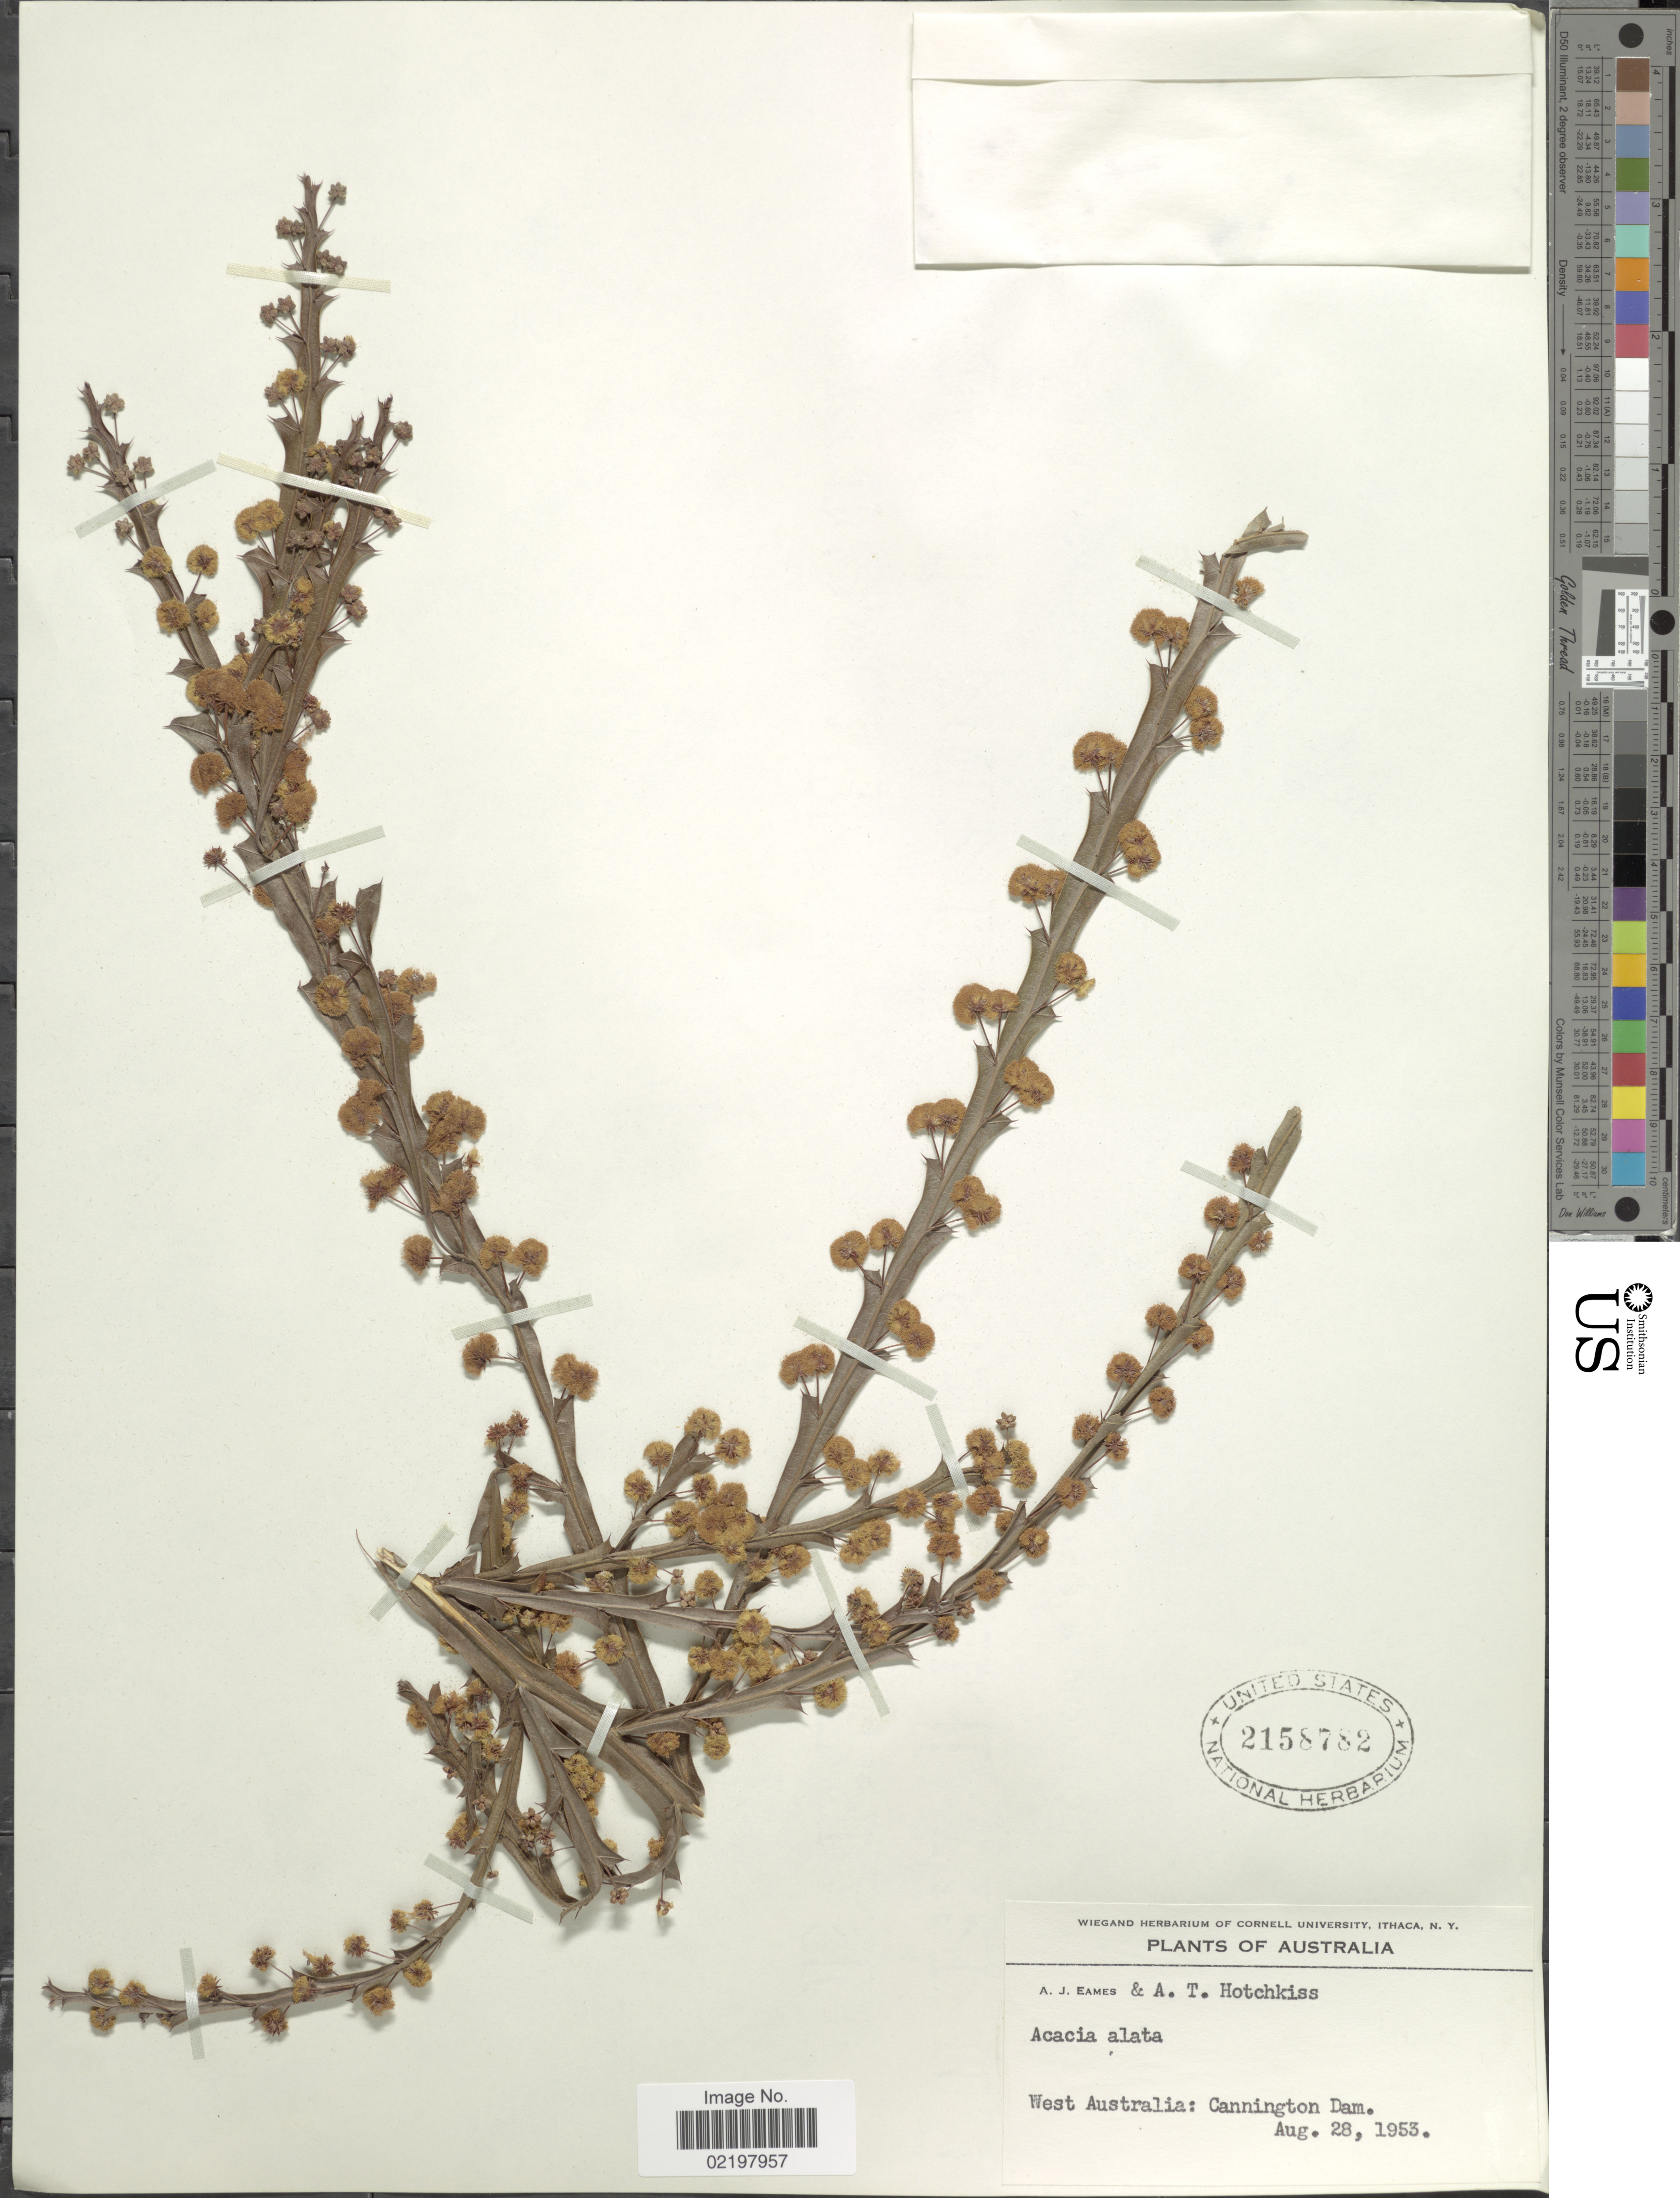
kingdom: Plantae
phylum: Tracheophyta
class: Magnoliopsida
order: Fabales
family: Fabaceae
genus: Acacia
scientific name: Acacia alata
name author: R. Br.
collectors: A. J. Eames & A. Hotchkiss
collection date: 1953-08-28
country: Australia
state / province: Western Australia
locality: West Australia: Cannington Dam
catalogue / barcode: US 2158782